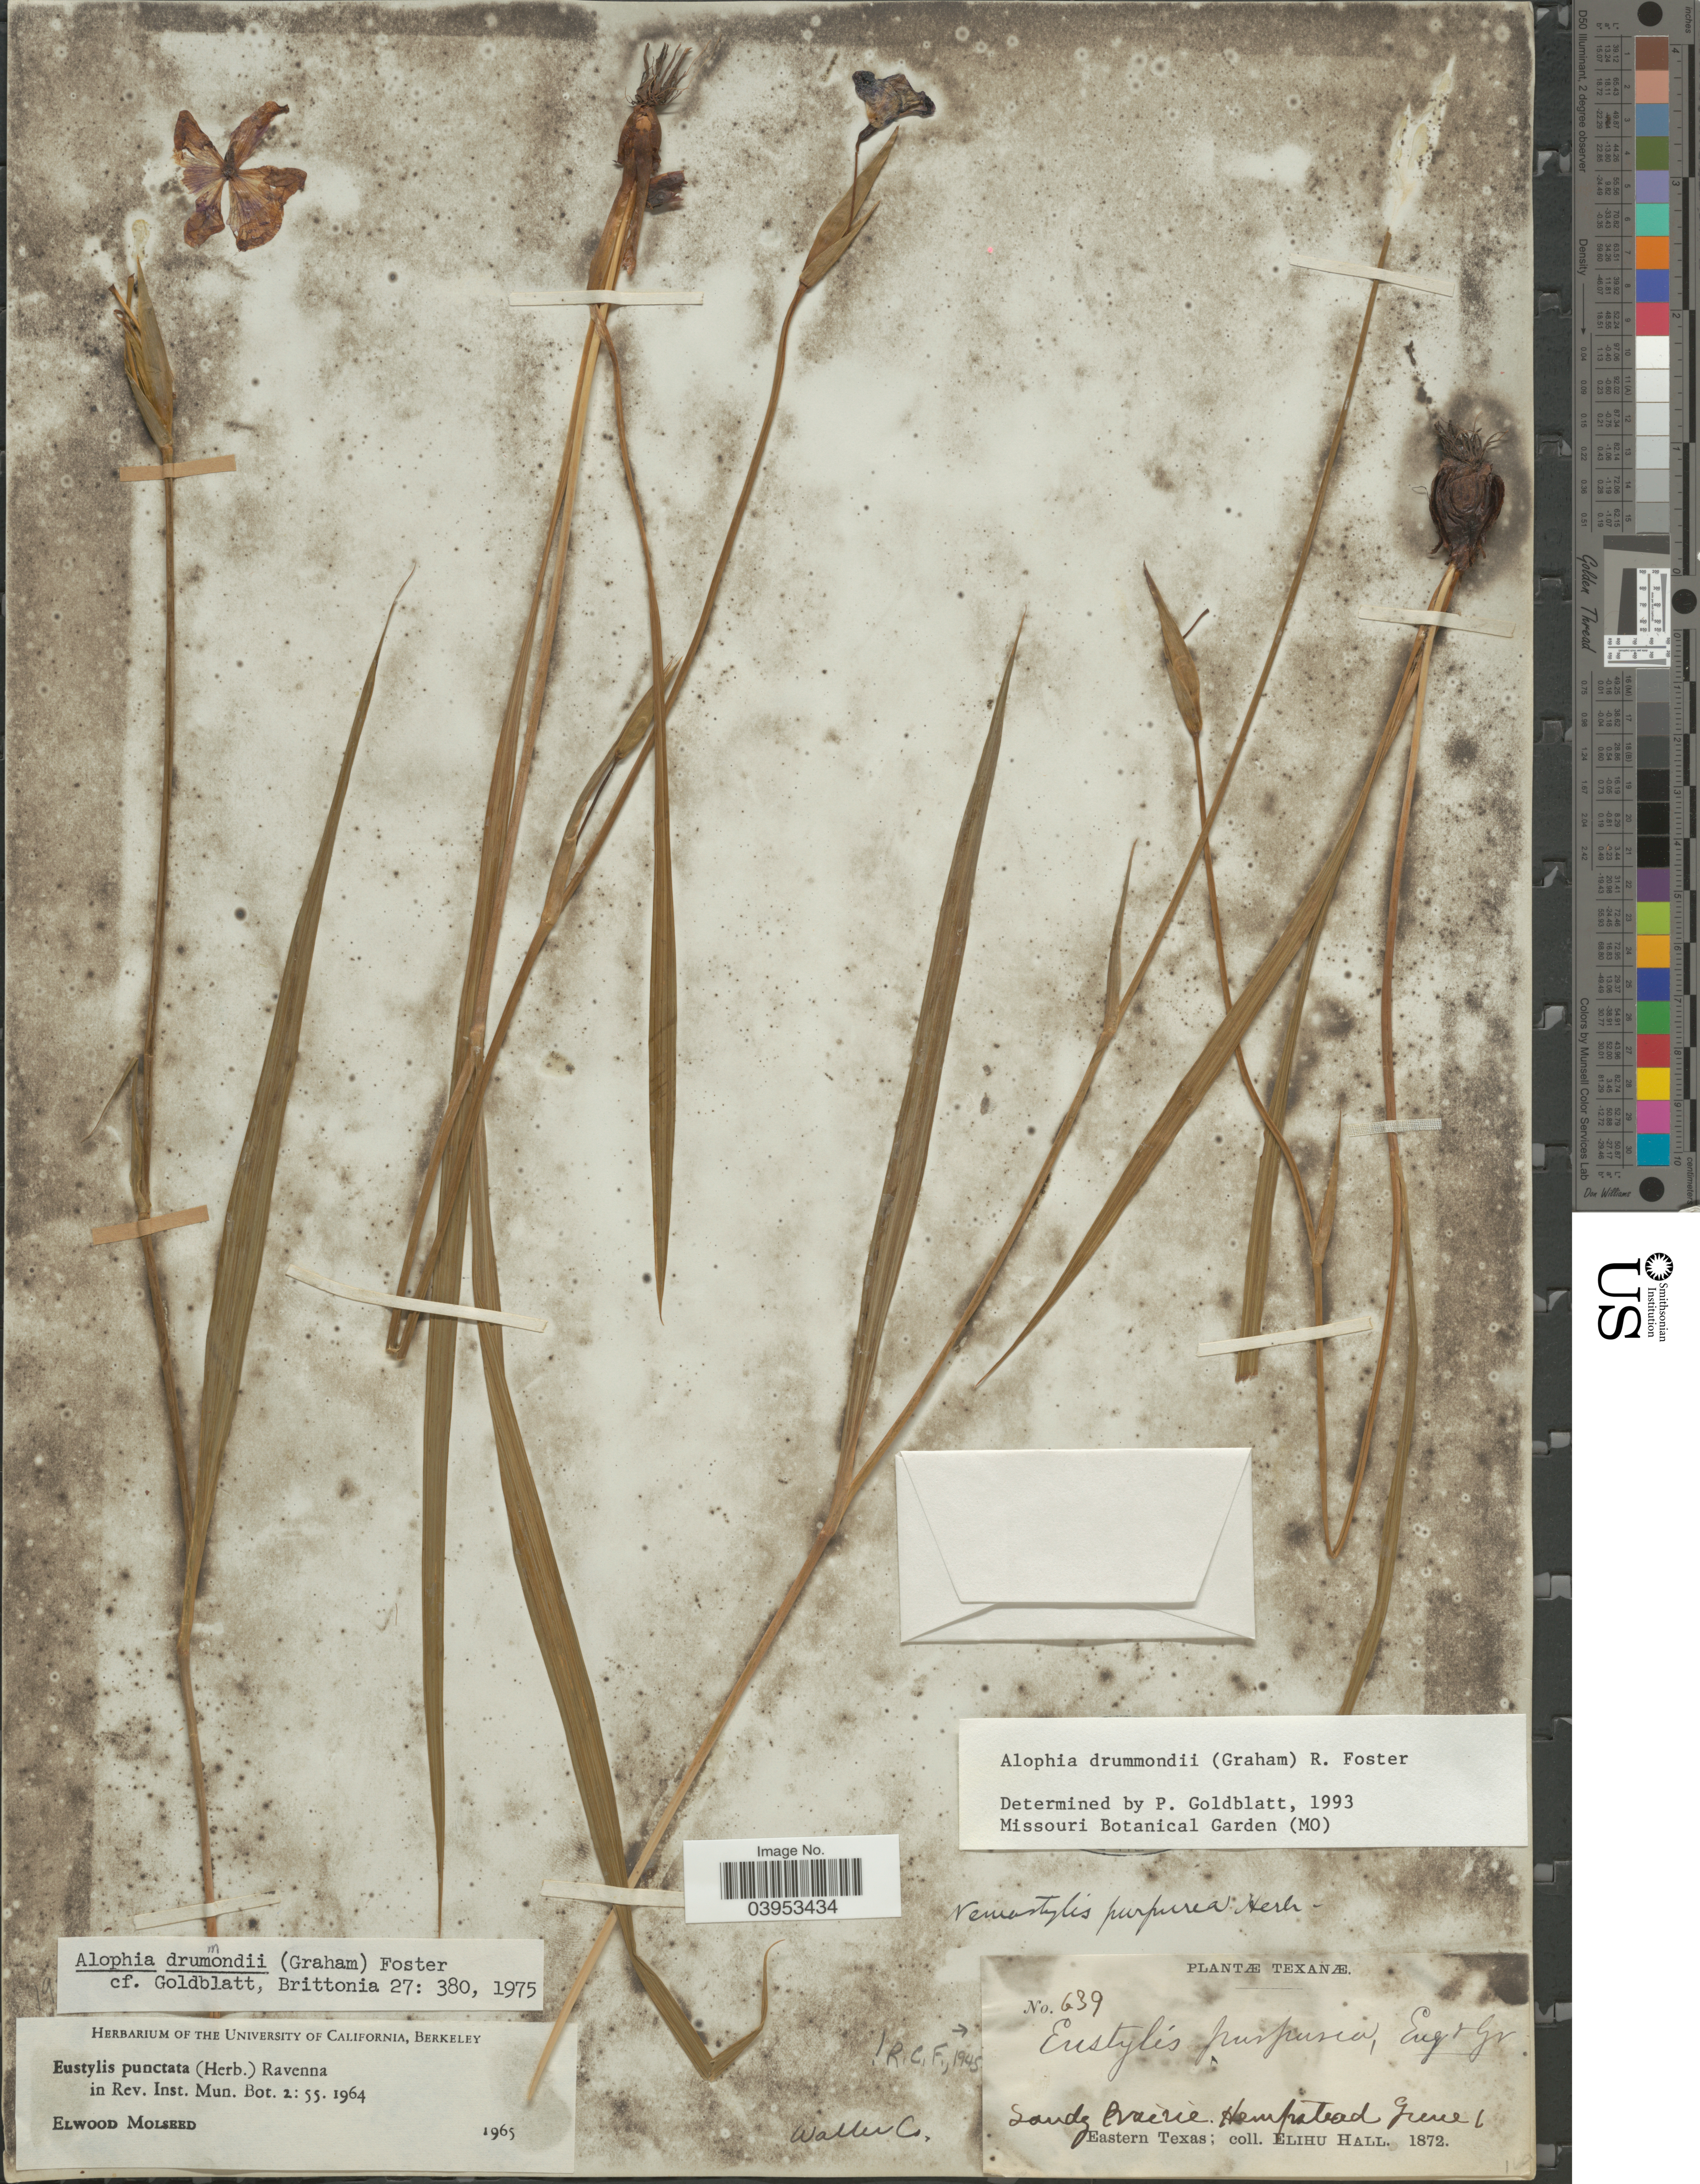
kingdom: Plantae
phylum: Tracheophyta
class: Liliopsida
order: Asparagales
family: Iridaceae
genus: Alophia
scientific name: Alophia drummondii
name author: (Graham) R.C. Foster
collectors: E. Hall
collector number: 639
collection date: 1872-06-06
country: United States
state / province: Texas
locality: Waller Co. Hempstead. Eastern Texas.